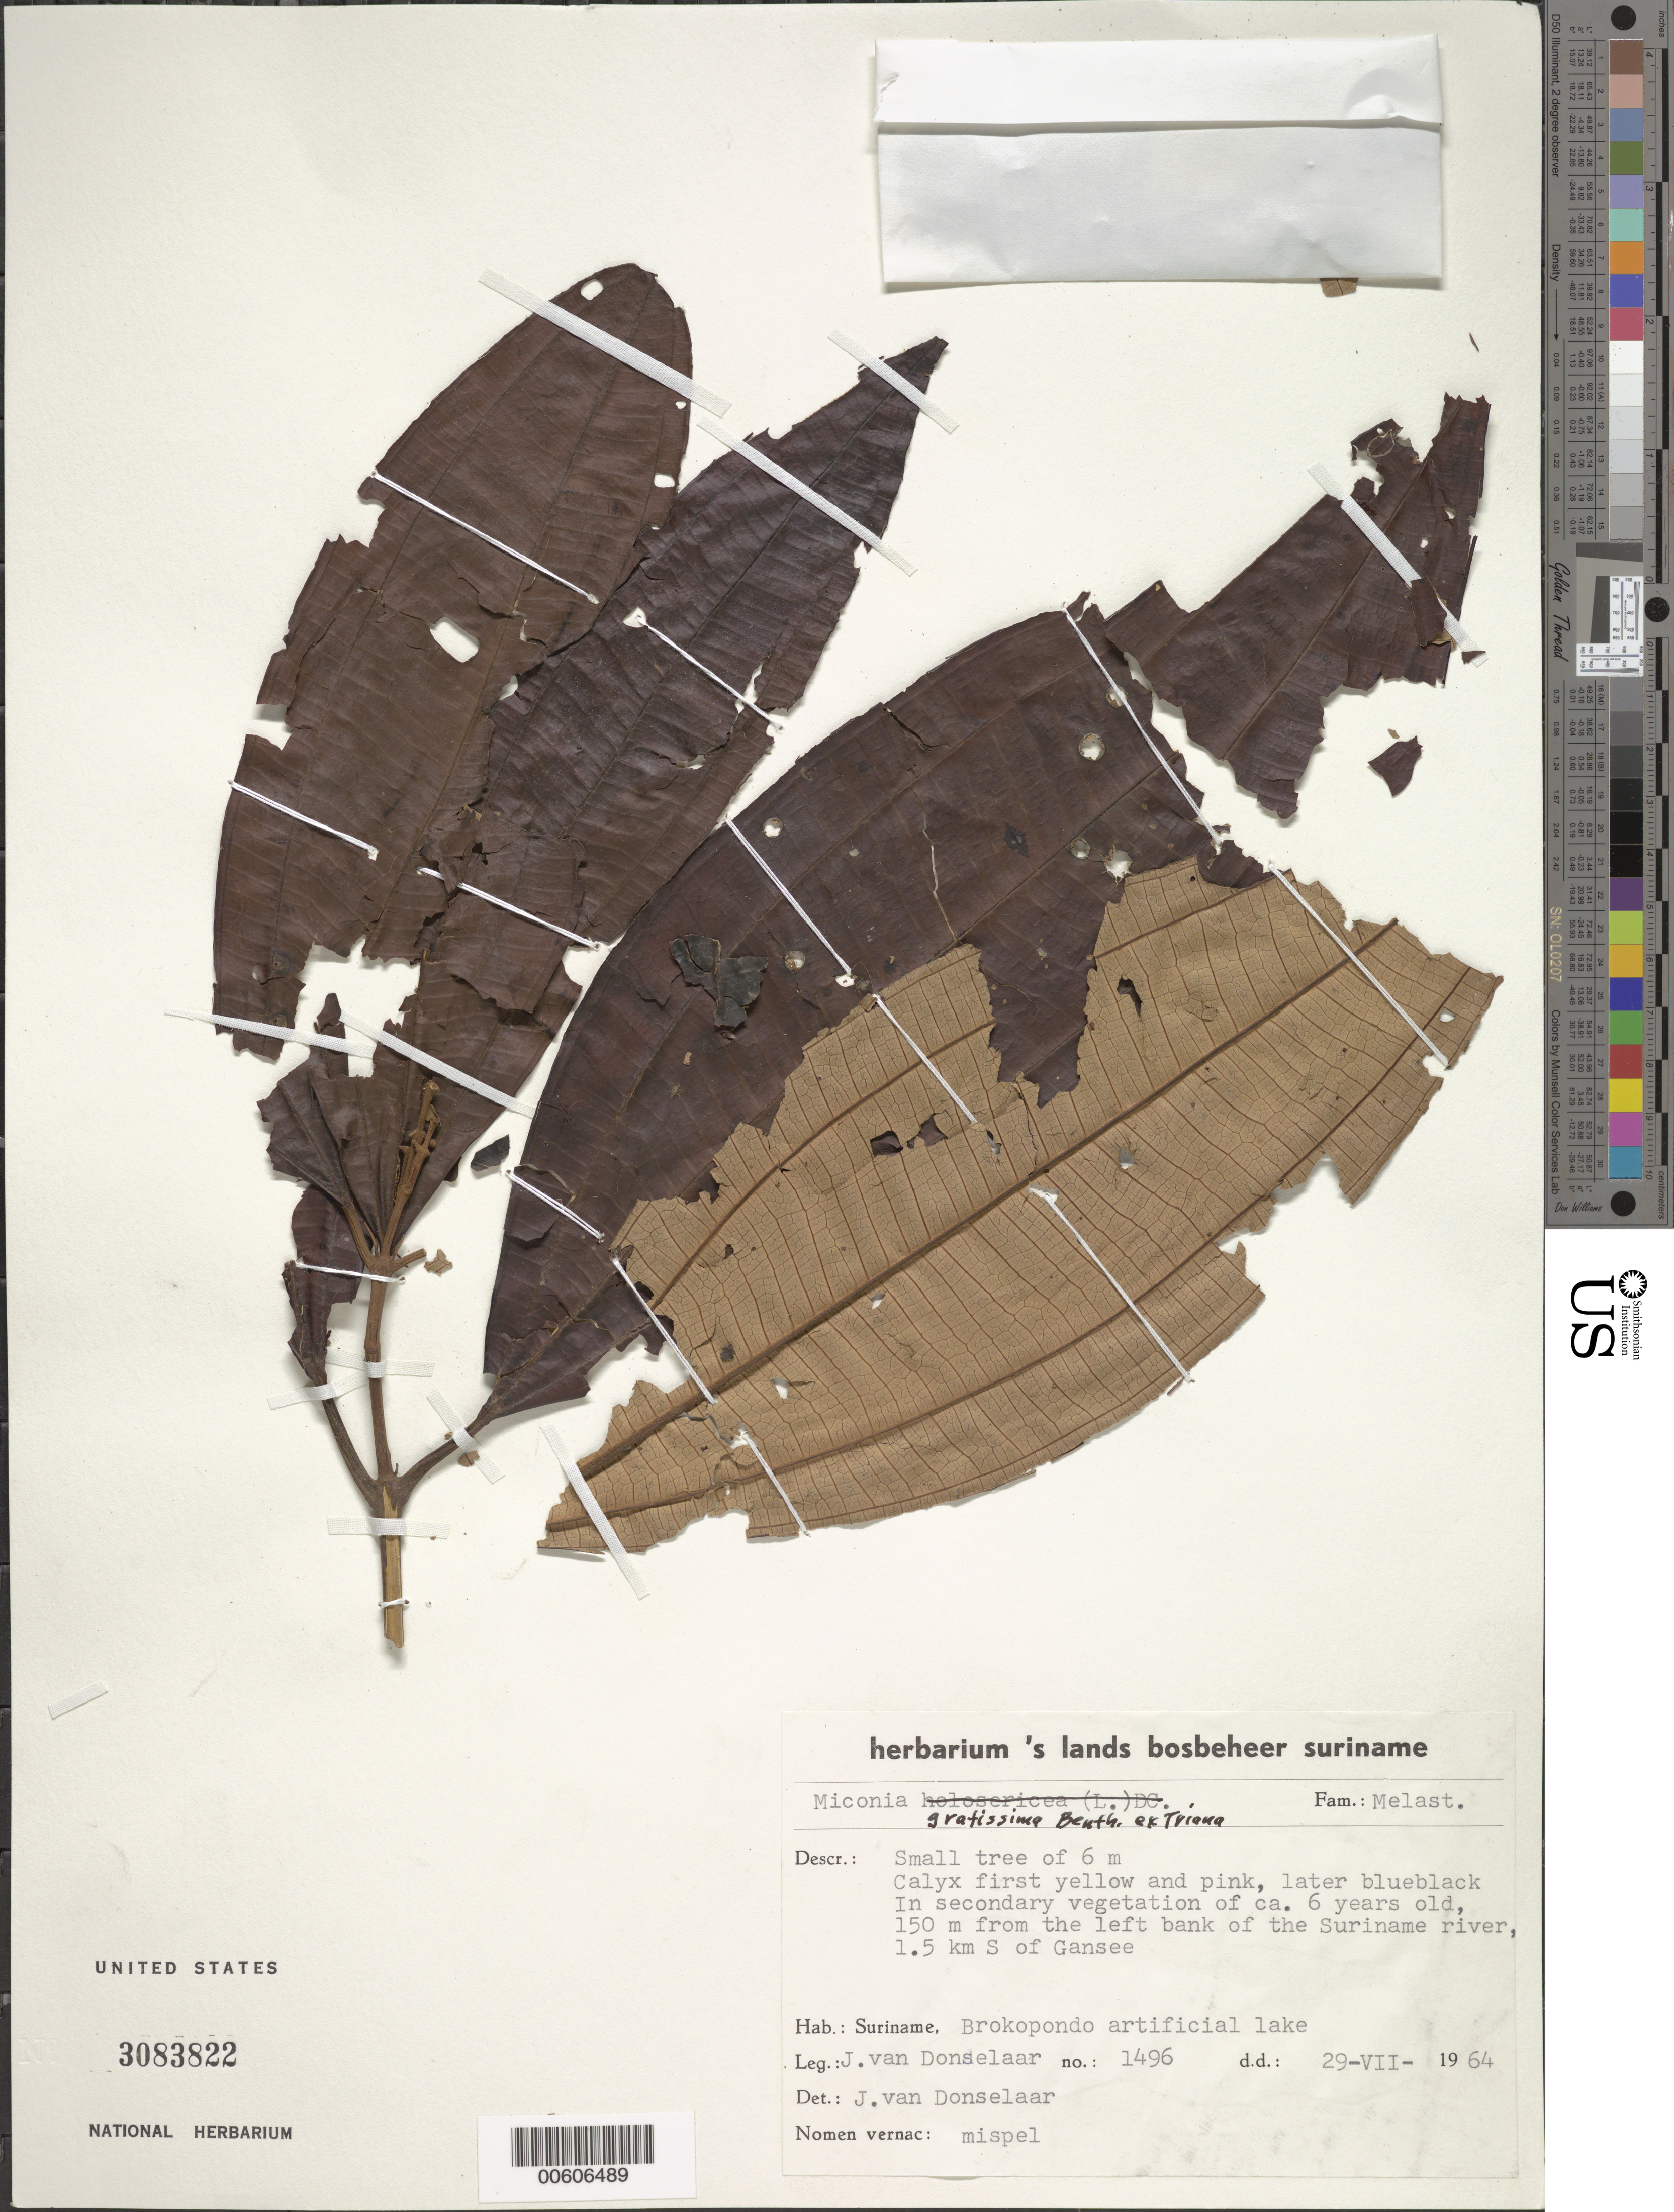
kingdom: Plantae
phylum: Tracheophyta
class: Magnoliopsida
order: Myrtales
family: Melastomataceae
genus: Miconia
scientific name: Miconia gratissima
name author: Benth. ex Triana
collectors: J. Donselaar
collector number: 1496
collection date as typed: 29-Jul-64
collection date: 1964-07-29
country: Suriname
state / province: Brokopondo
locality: Gansee, 1.5 km S of village, 150 m from left bank of Surinam River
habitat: Secondary vegetation ca 6 years old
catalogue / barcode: US 3083822